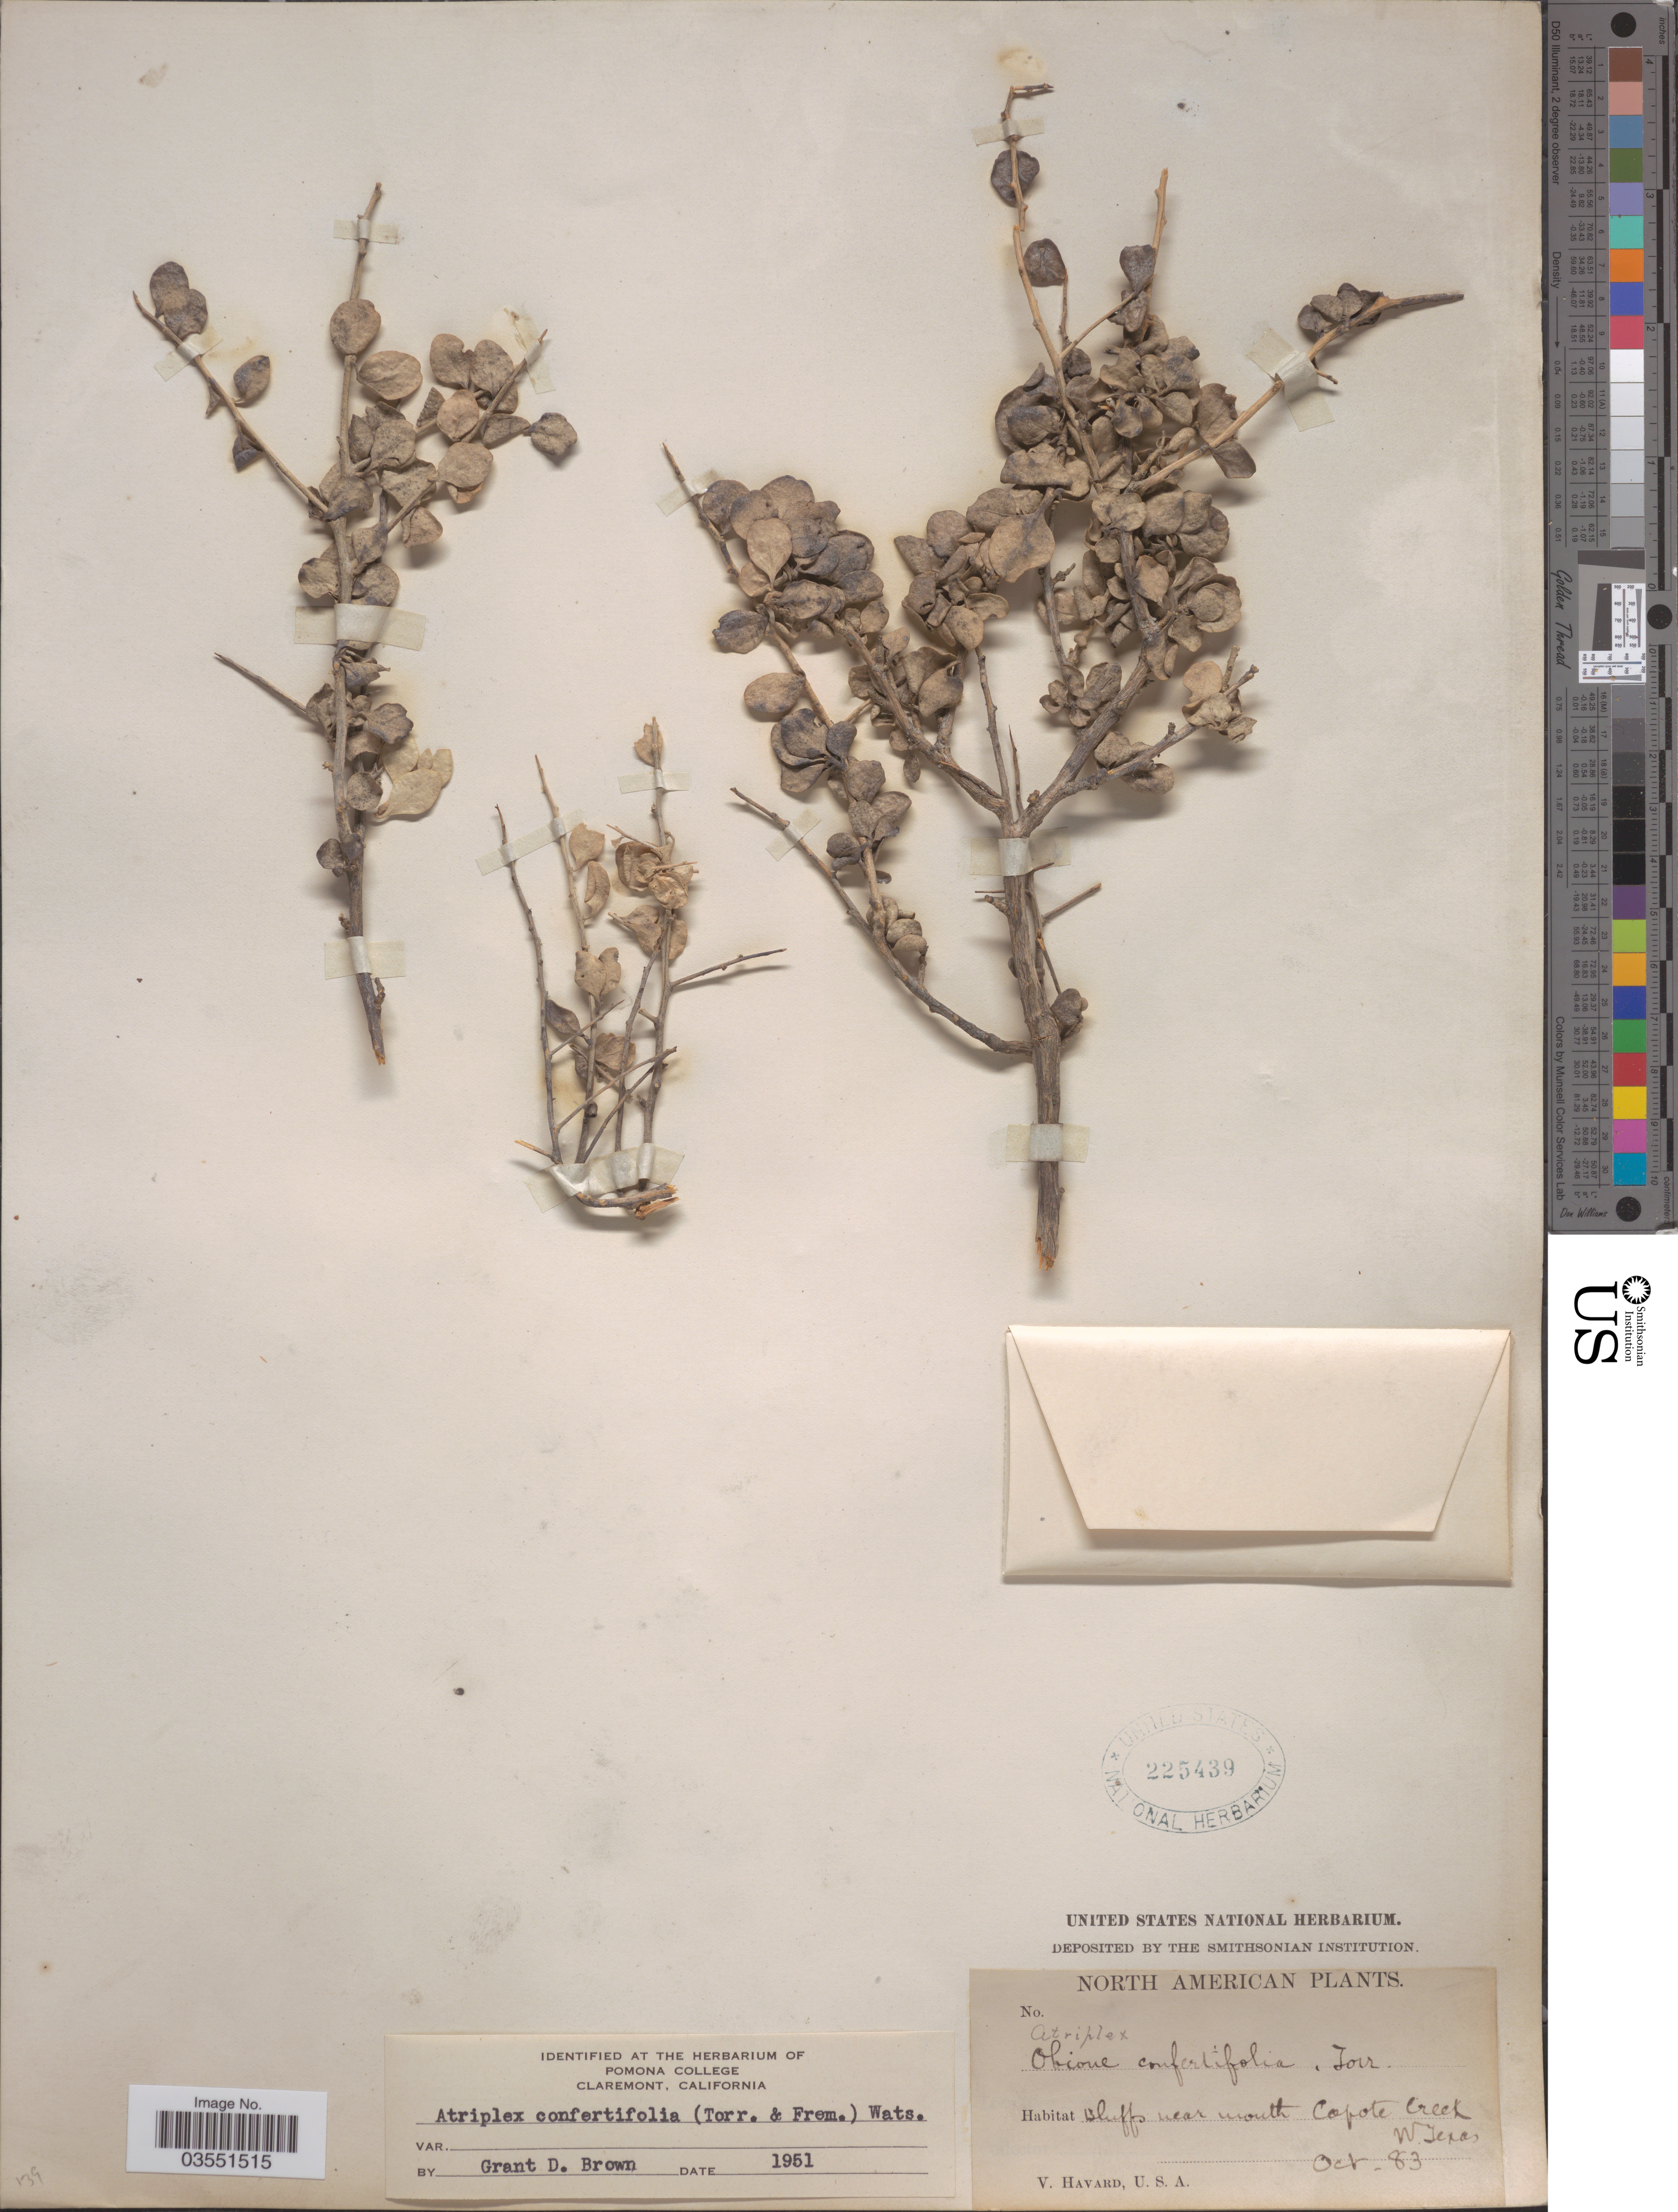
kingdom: Plantae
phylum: Tracheophyta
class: Magnoliopsida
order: Caryophyllales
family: Amaranthaceae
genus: Atriplex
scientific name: Atriplex confertifolia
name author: (Torr. & Frém.) S. Watson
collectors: V. Havard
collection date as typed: Transcribed d/m/y: /10/83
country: United States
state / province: Texas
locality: Bluffs near mouth Capote Creek, W. Texas.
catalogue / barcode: US 225439